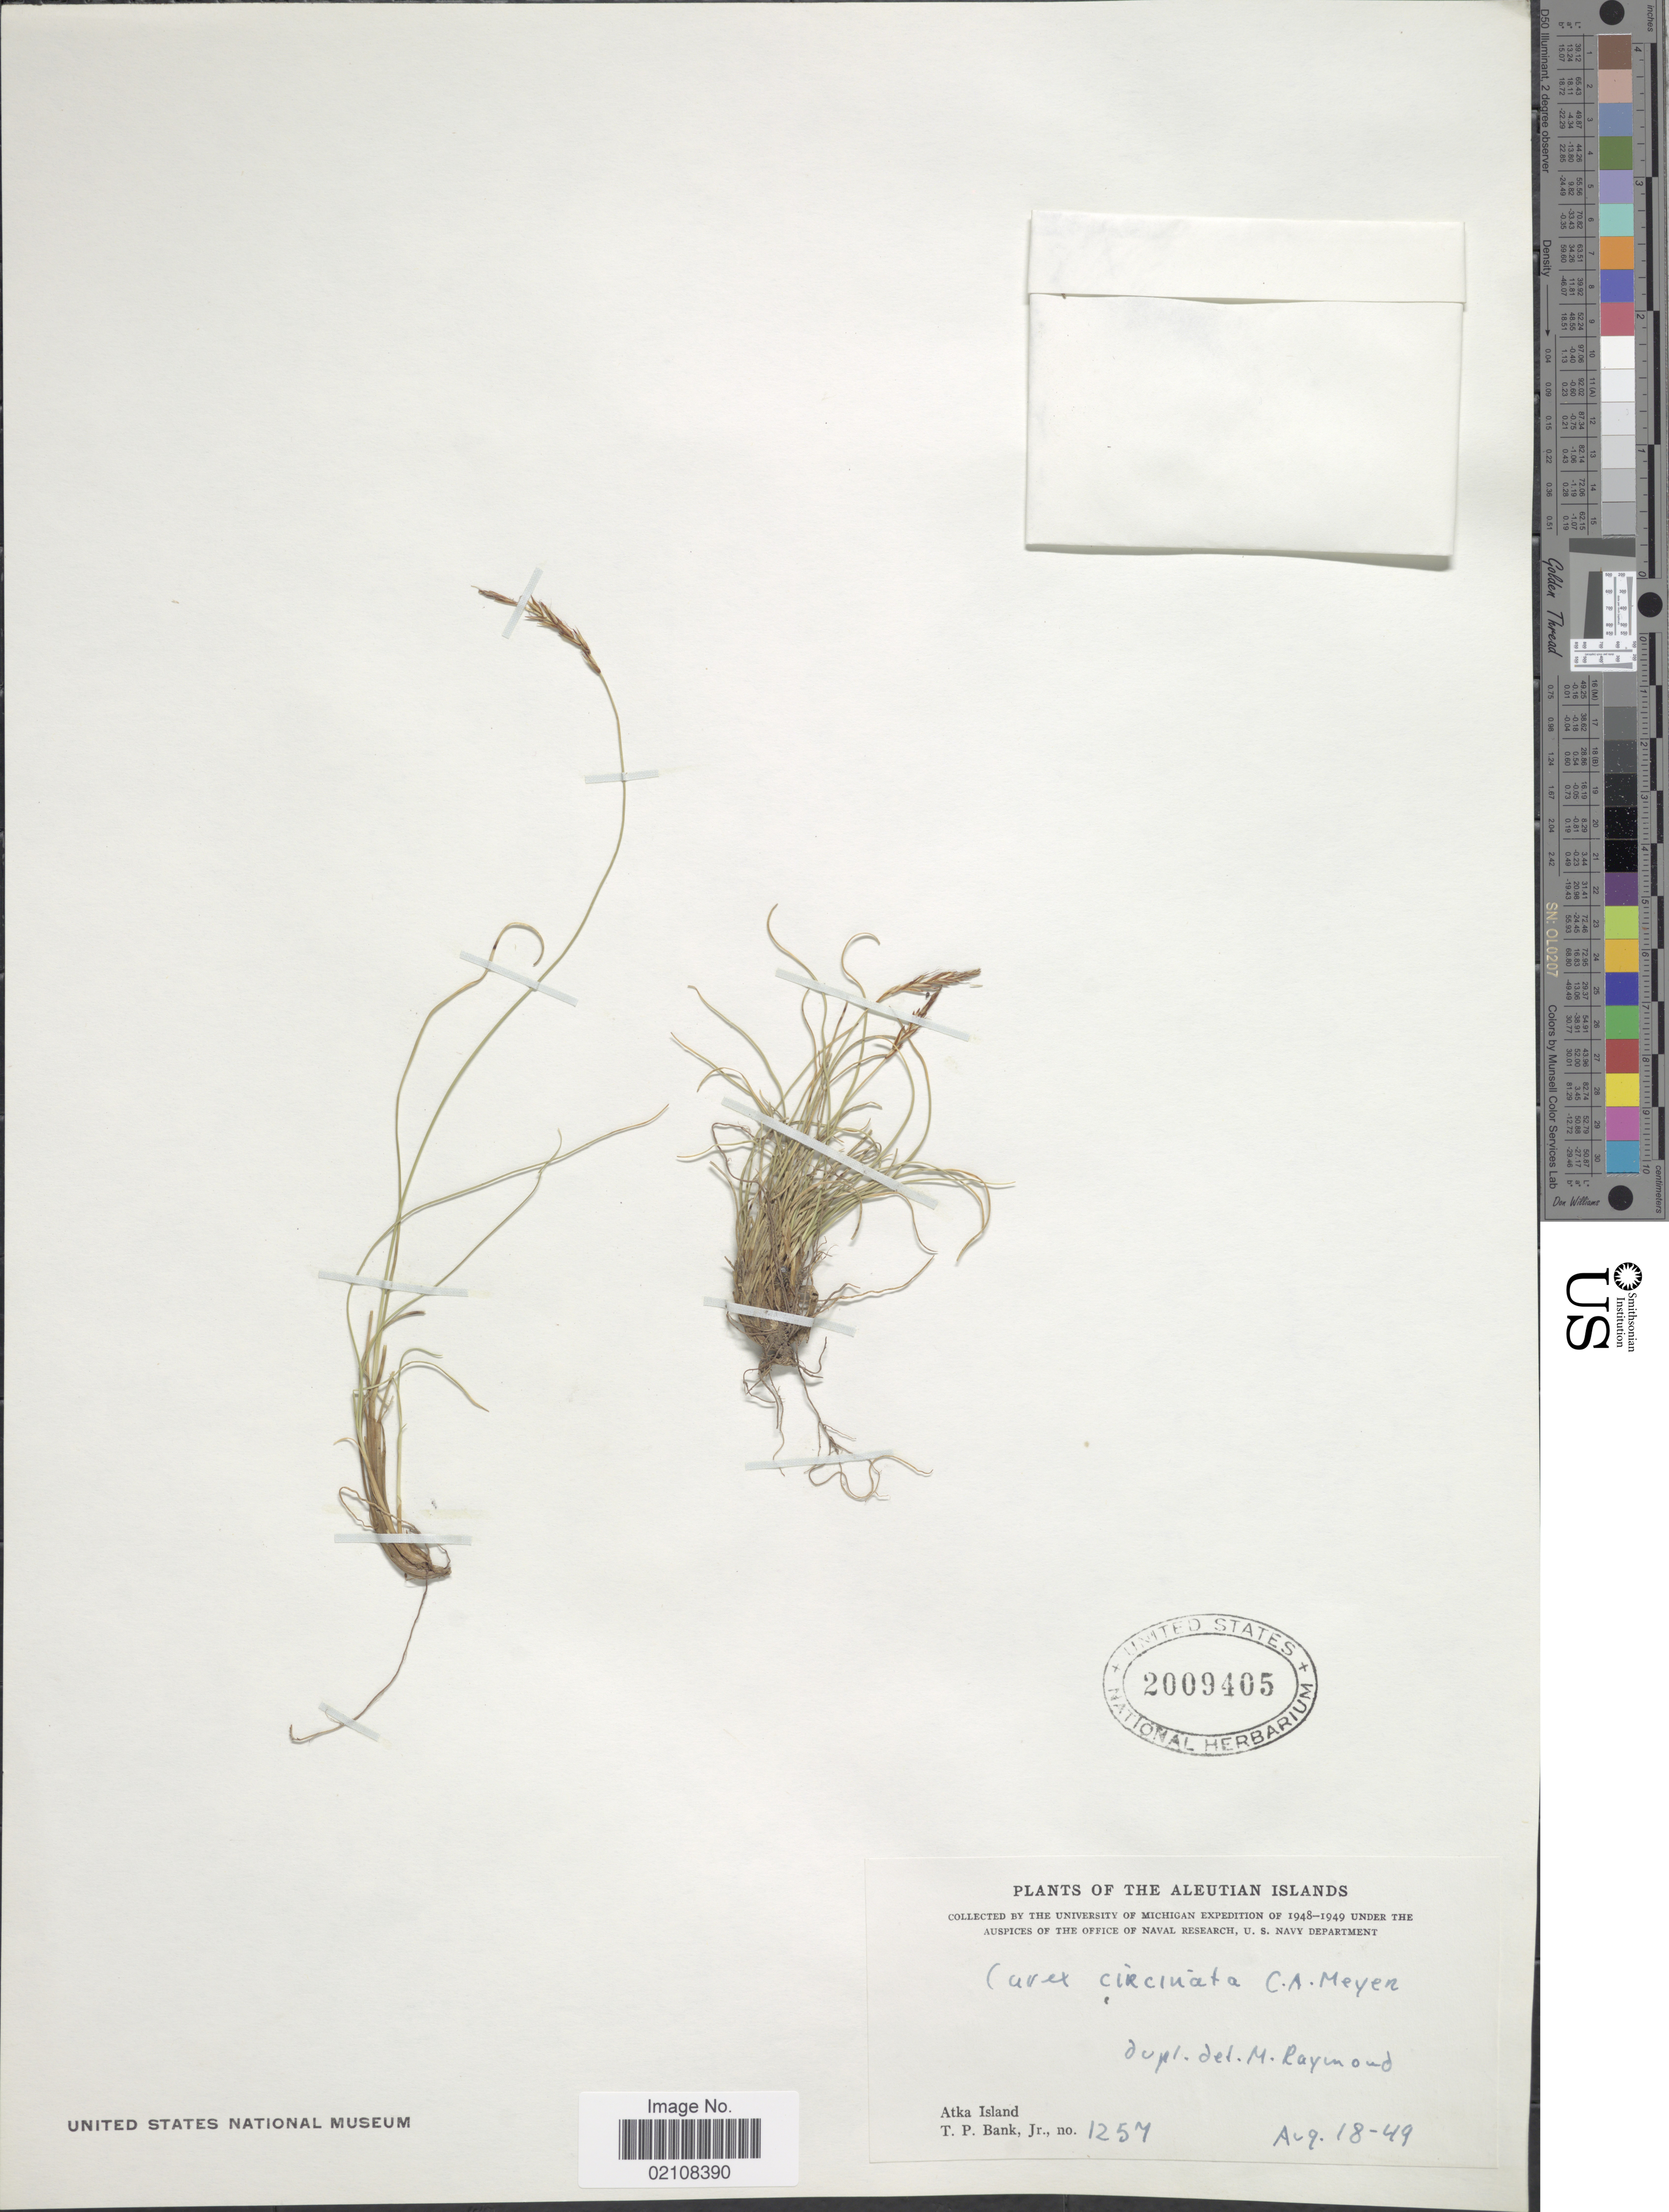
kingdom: Plantae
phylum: Tracheophyta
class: Liliopsida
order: Poales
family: Cyperaceae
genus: Carex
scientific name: Carex circinata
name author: C.A. Mey.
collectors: T. Bank Jr.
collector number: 1257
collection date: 1949-08-18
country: United States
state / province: Alaska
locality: Aleutian Islands. Atka Island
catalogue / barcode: US 2009405